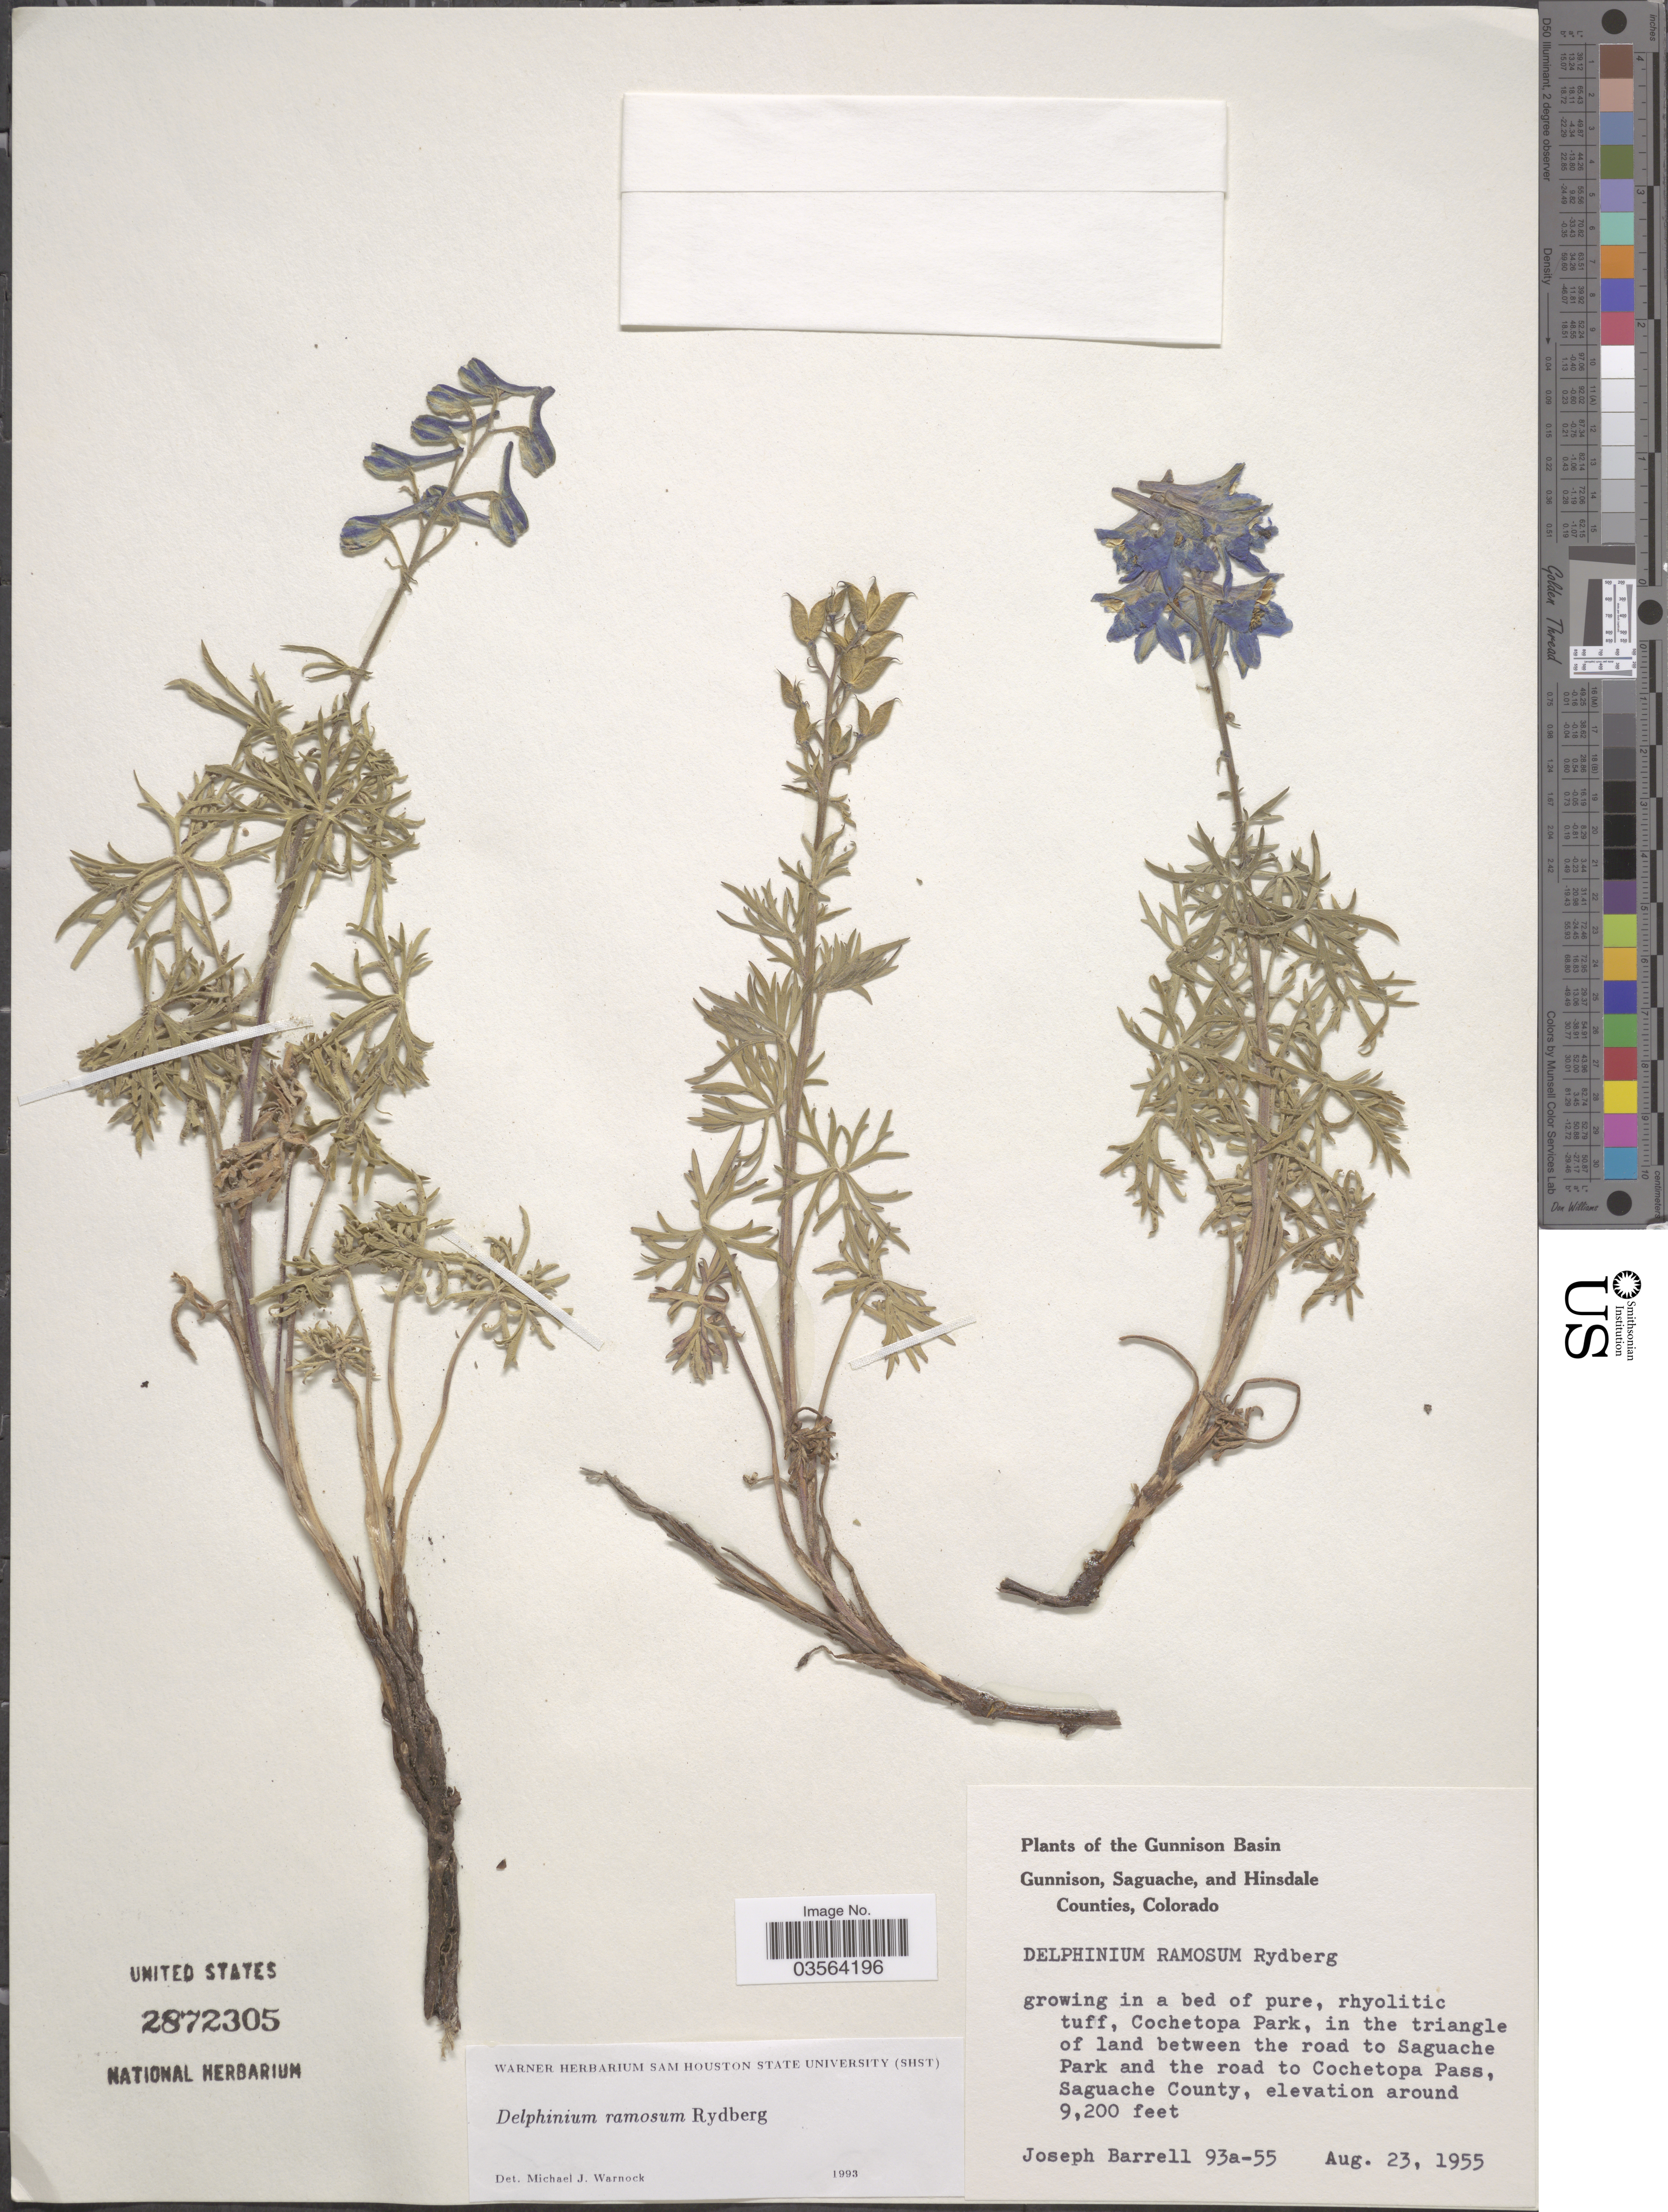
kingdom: Plantae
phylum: Tracheophyta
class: Magnoliopsida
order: Ranunculales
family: Ranunculaceae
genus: Delphinium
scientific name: Delphinium ramosum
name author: Rydb.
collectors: J. Barrell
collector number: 93a-55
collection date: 1955-08-23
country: United States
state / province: Colorado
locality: The Gunnison Basin. Cochetopa Park, in the triangle of land between the road to Saguache Park and the road to Cochetopa Pass, Saguache County.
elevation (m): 2804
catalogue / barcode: US 2872305